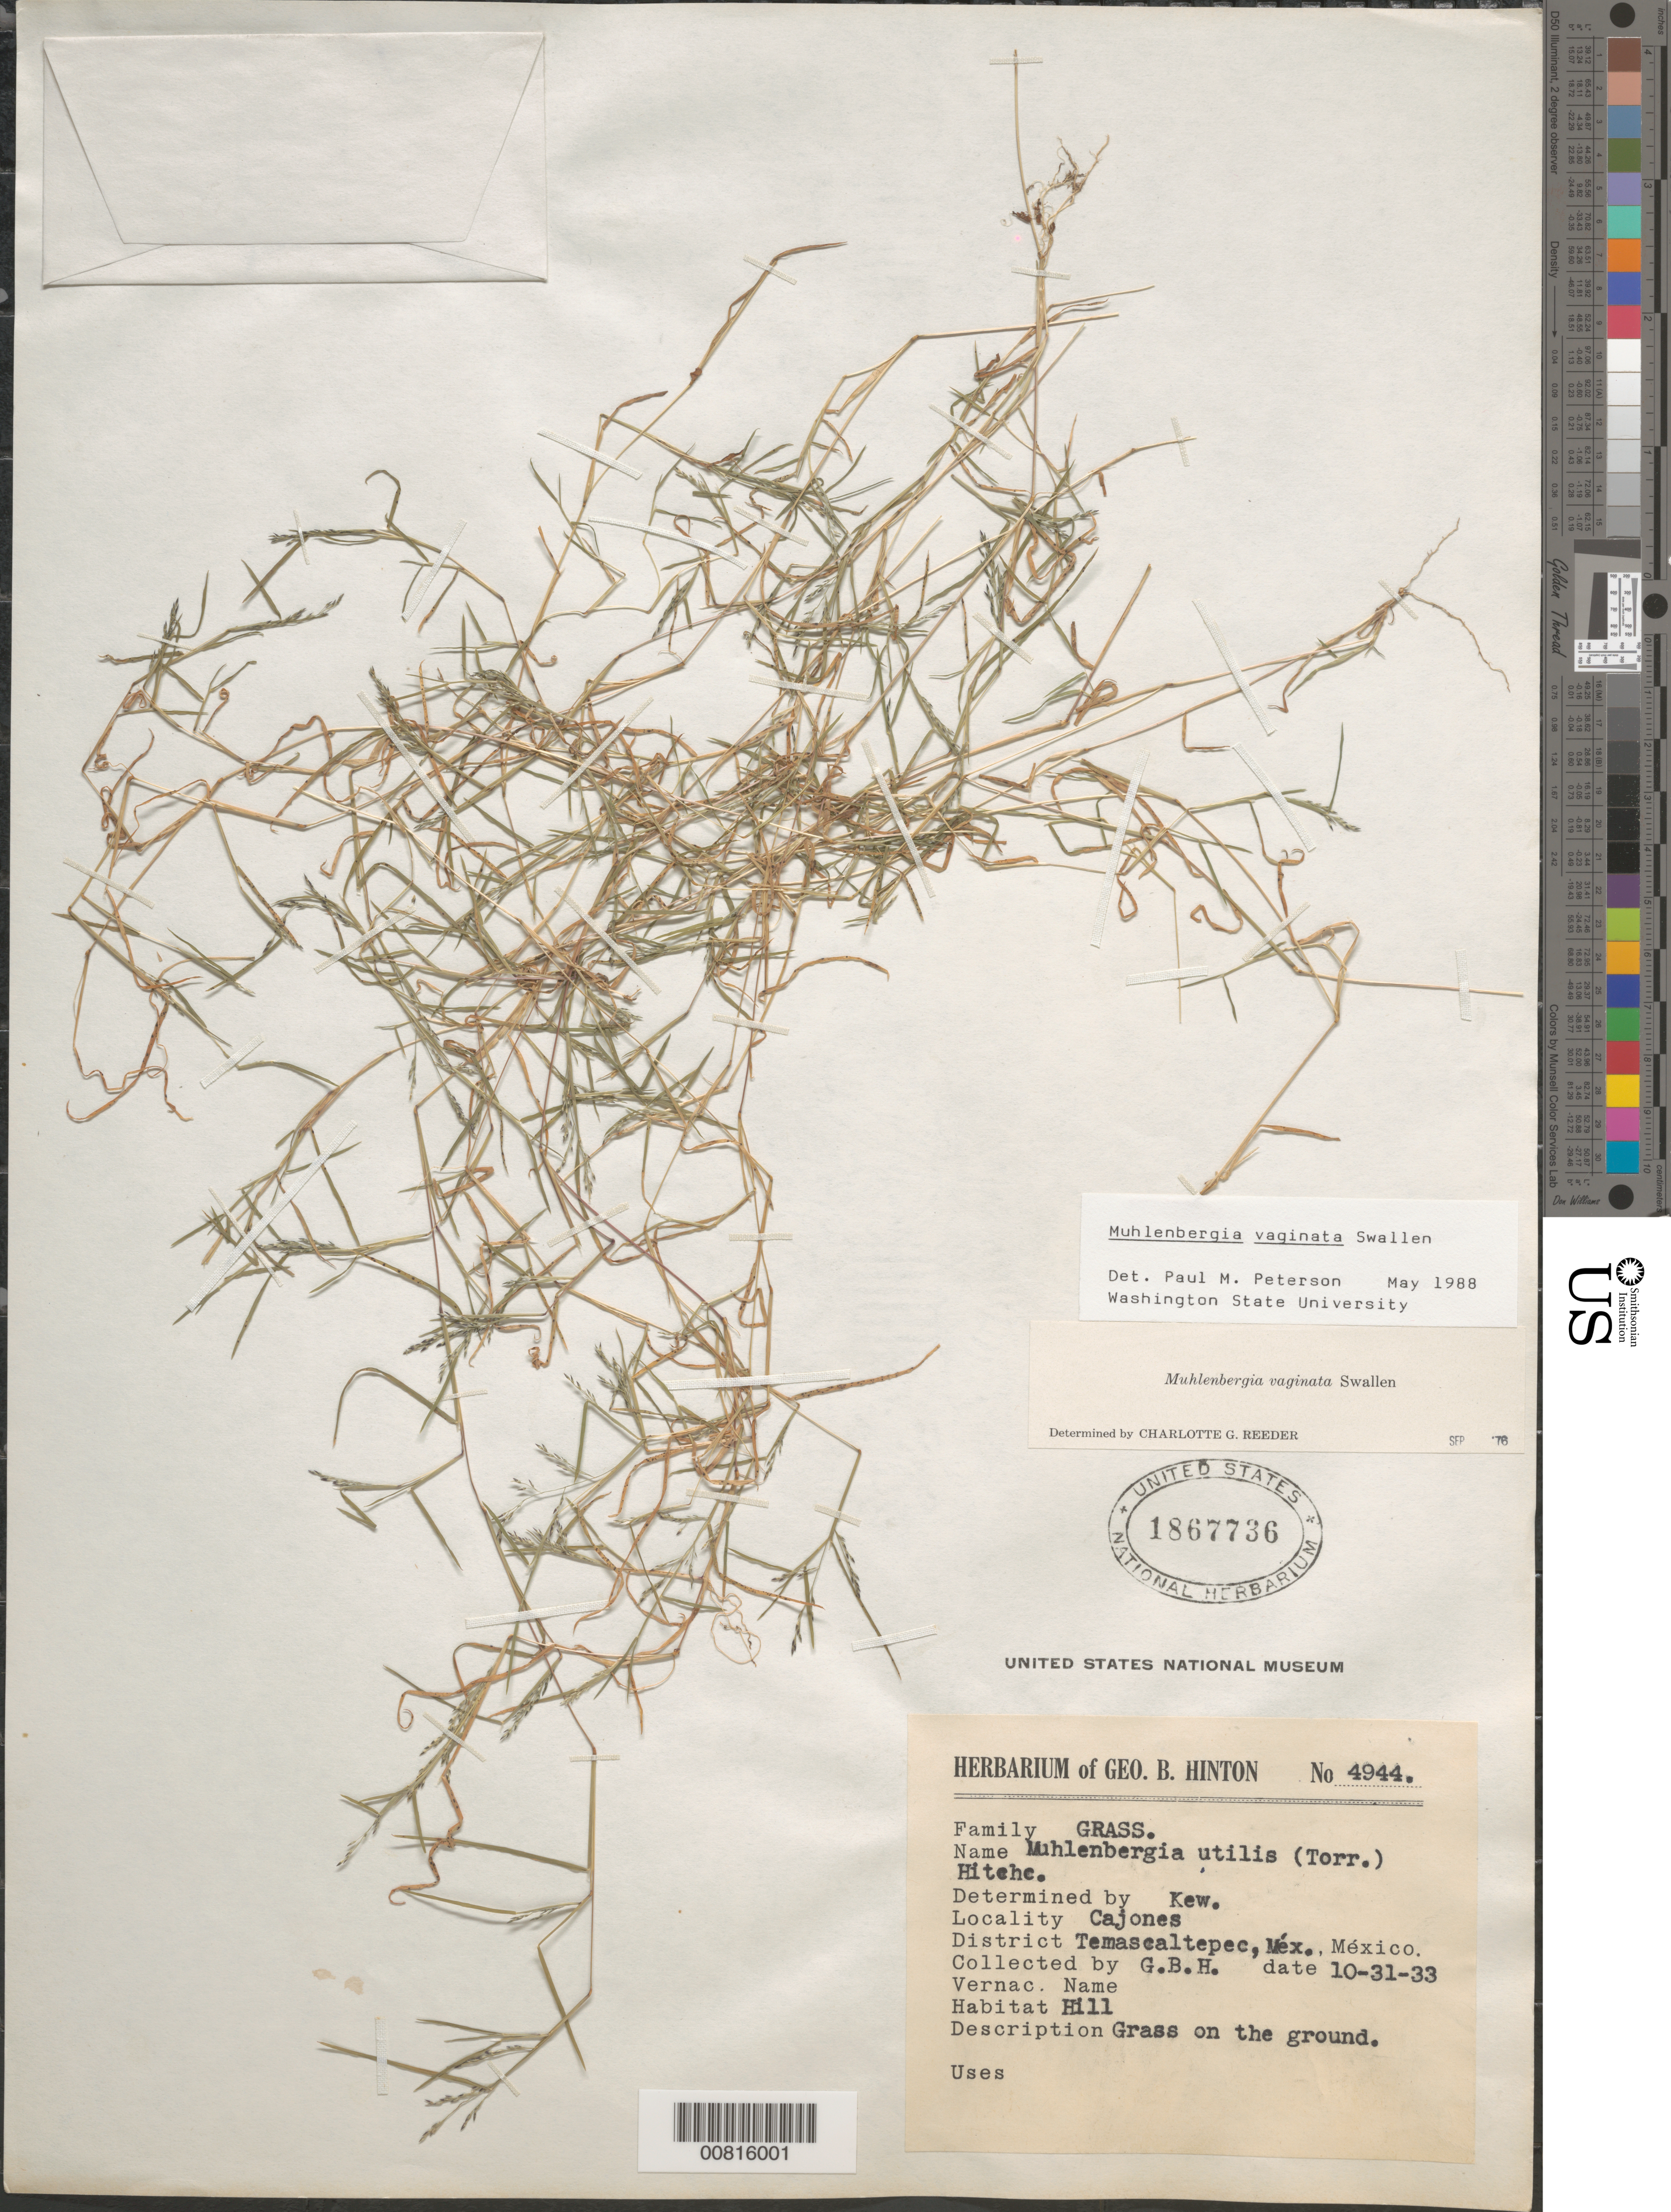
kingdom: Plantae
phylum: Tracheophyta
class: Liliopsida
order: Poales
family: Poaceae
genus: Muhlenbergia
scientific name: Muhlenbergia vaginata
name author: Swallen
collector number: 1154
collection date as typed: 04 Oct 1982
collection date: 1982-10-04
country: Mexico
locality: Cerca de San Juan Quetzalcuapan, mpio. Tzompantepec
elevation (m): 2500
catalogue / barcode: US 1867736